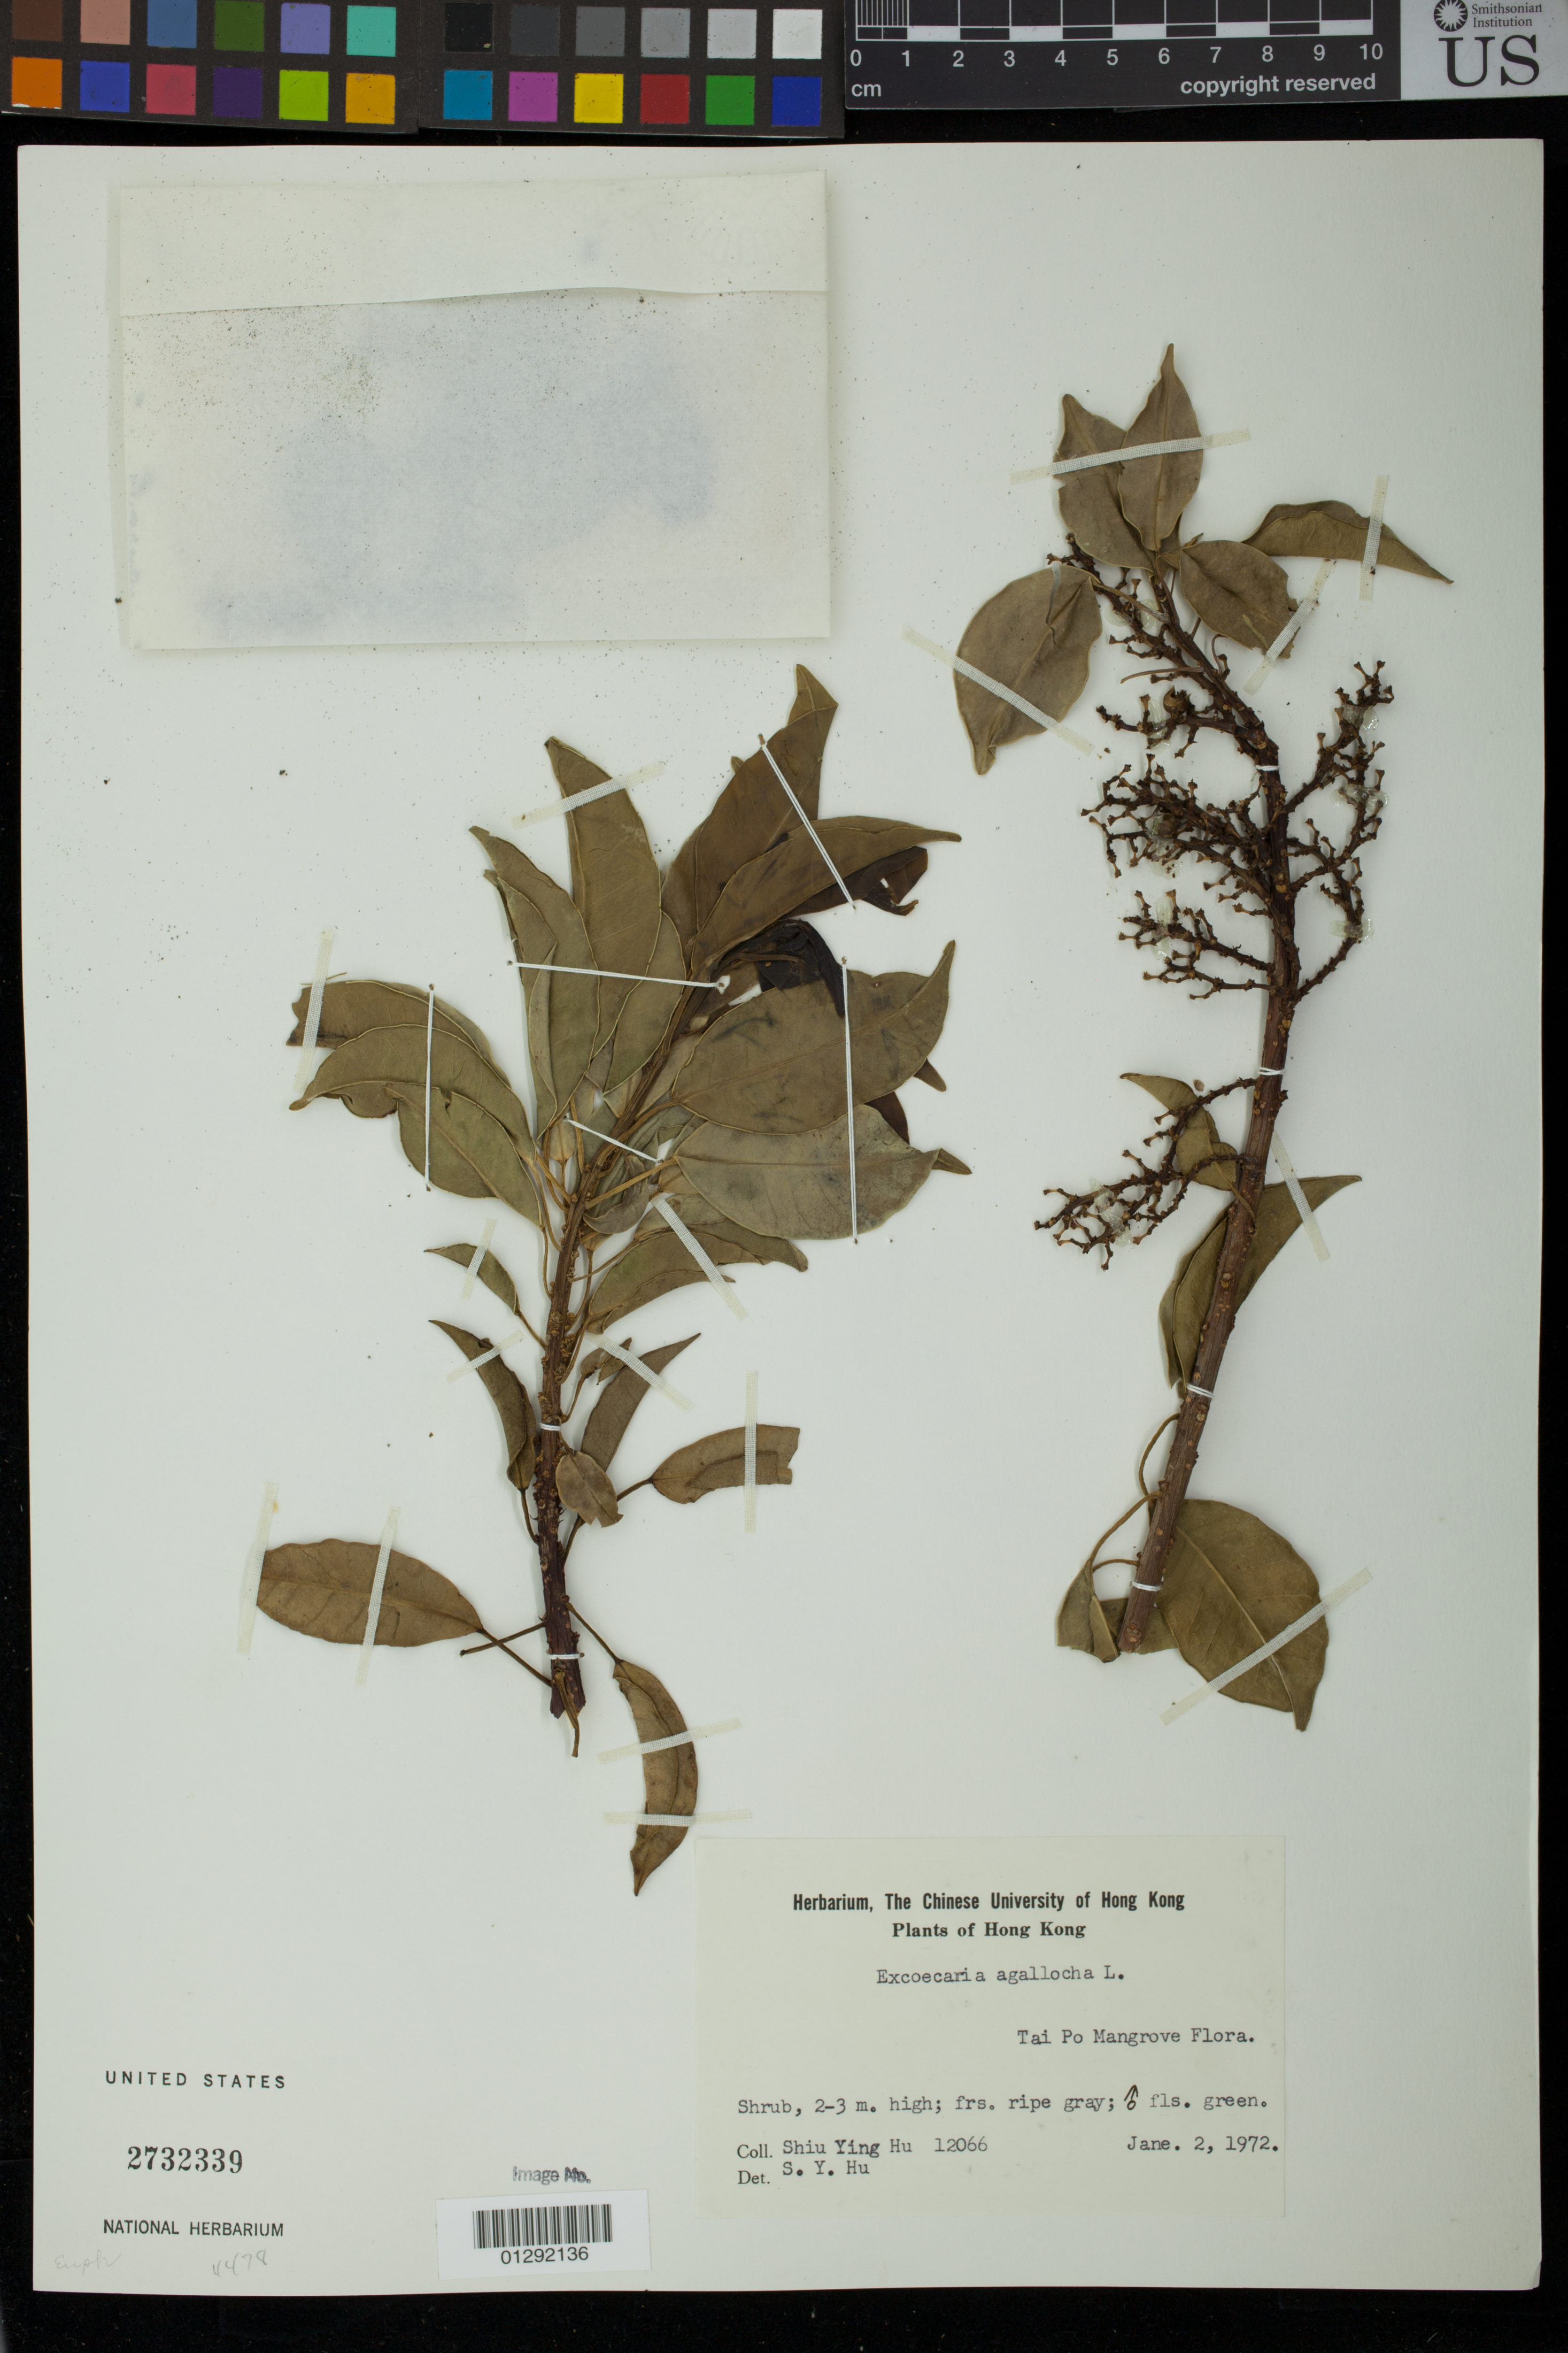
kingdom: Plantae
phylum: Tracheophyta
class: Magnoliopsida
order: Malpighiales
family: Euphorbiaceae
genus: Excoecaria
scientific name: Excoecaria agallocha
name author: L.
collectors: S. Y. Hu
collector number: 12066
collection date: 1972-01-02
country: China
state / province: Hong Kong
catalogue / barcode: US 2732339